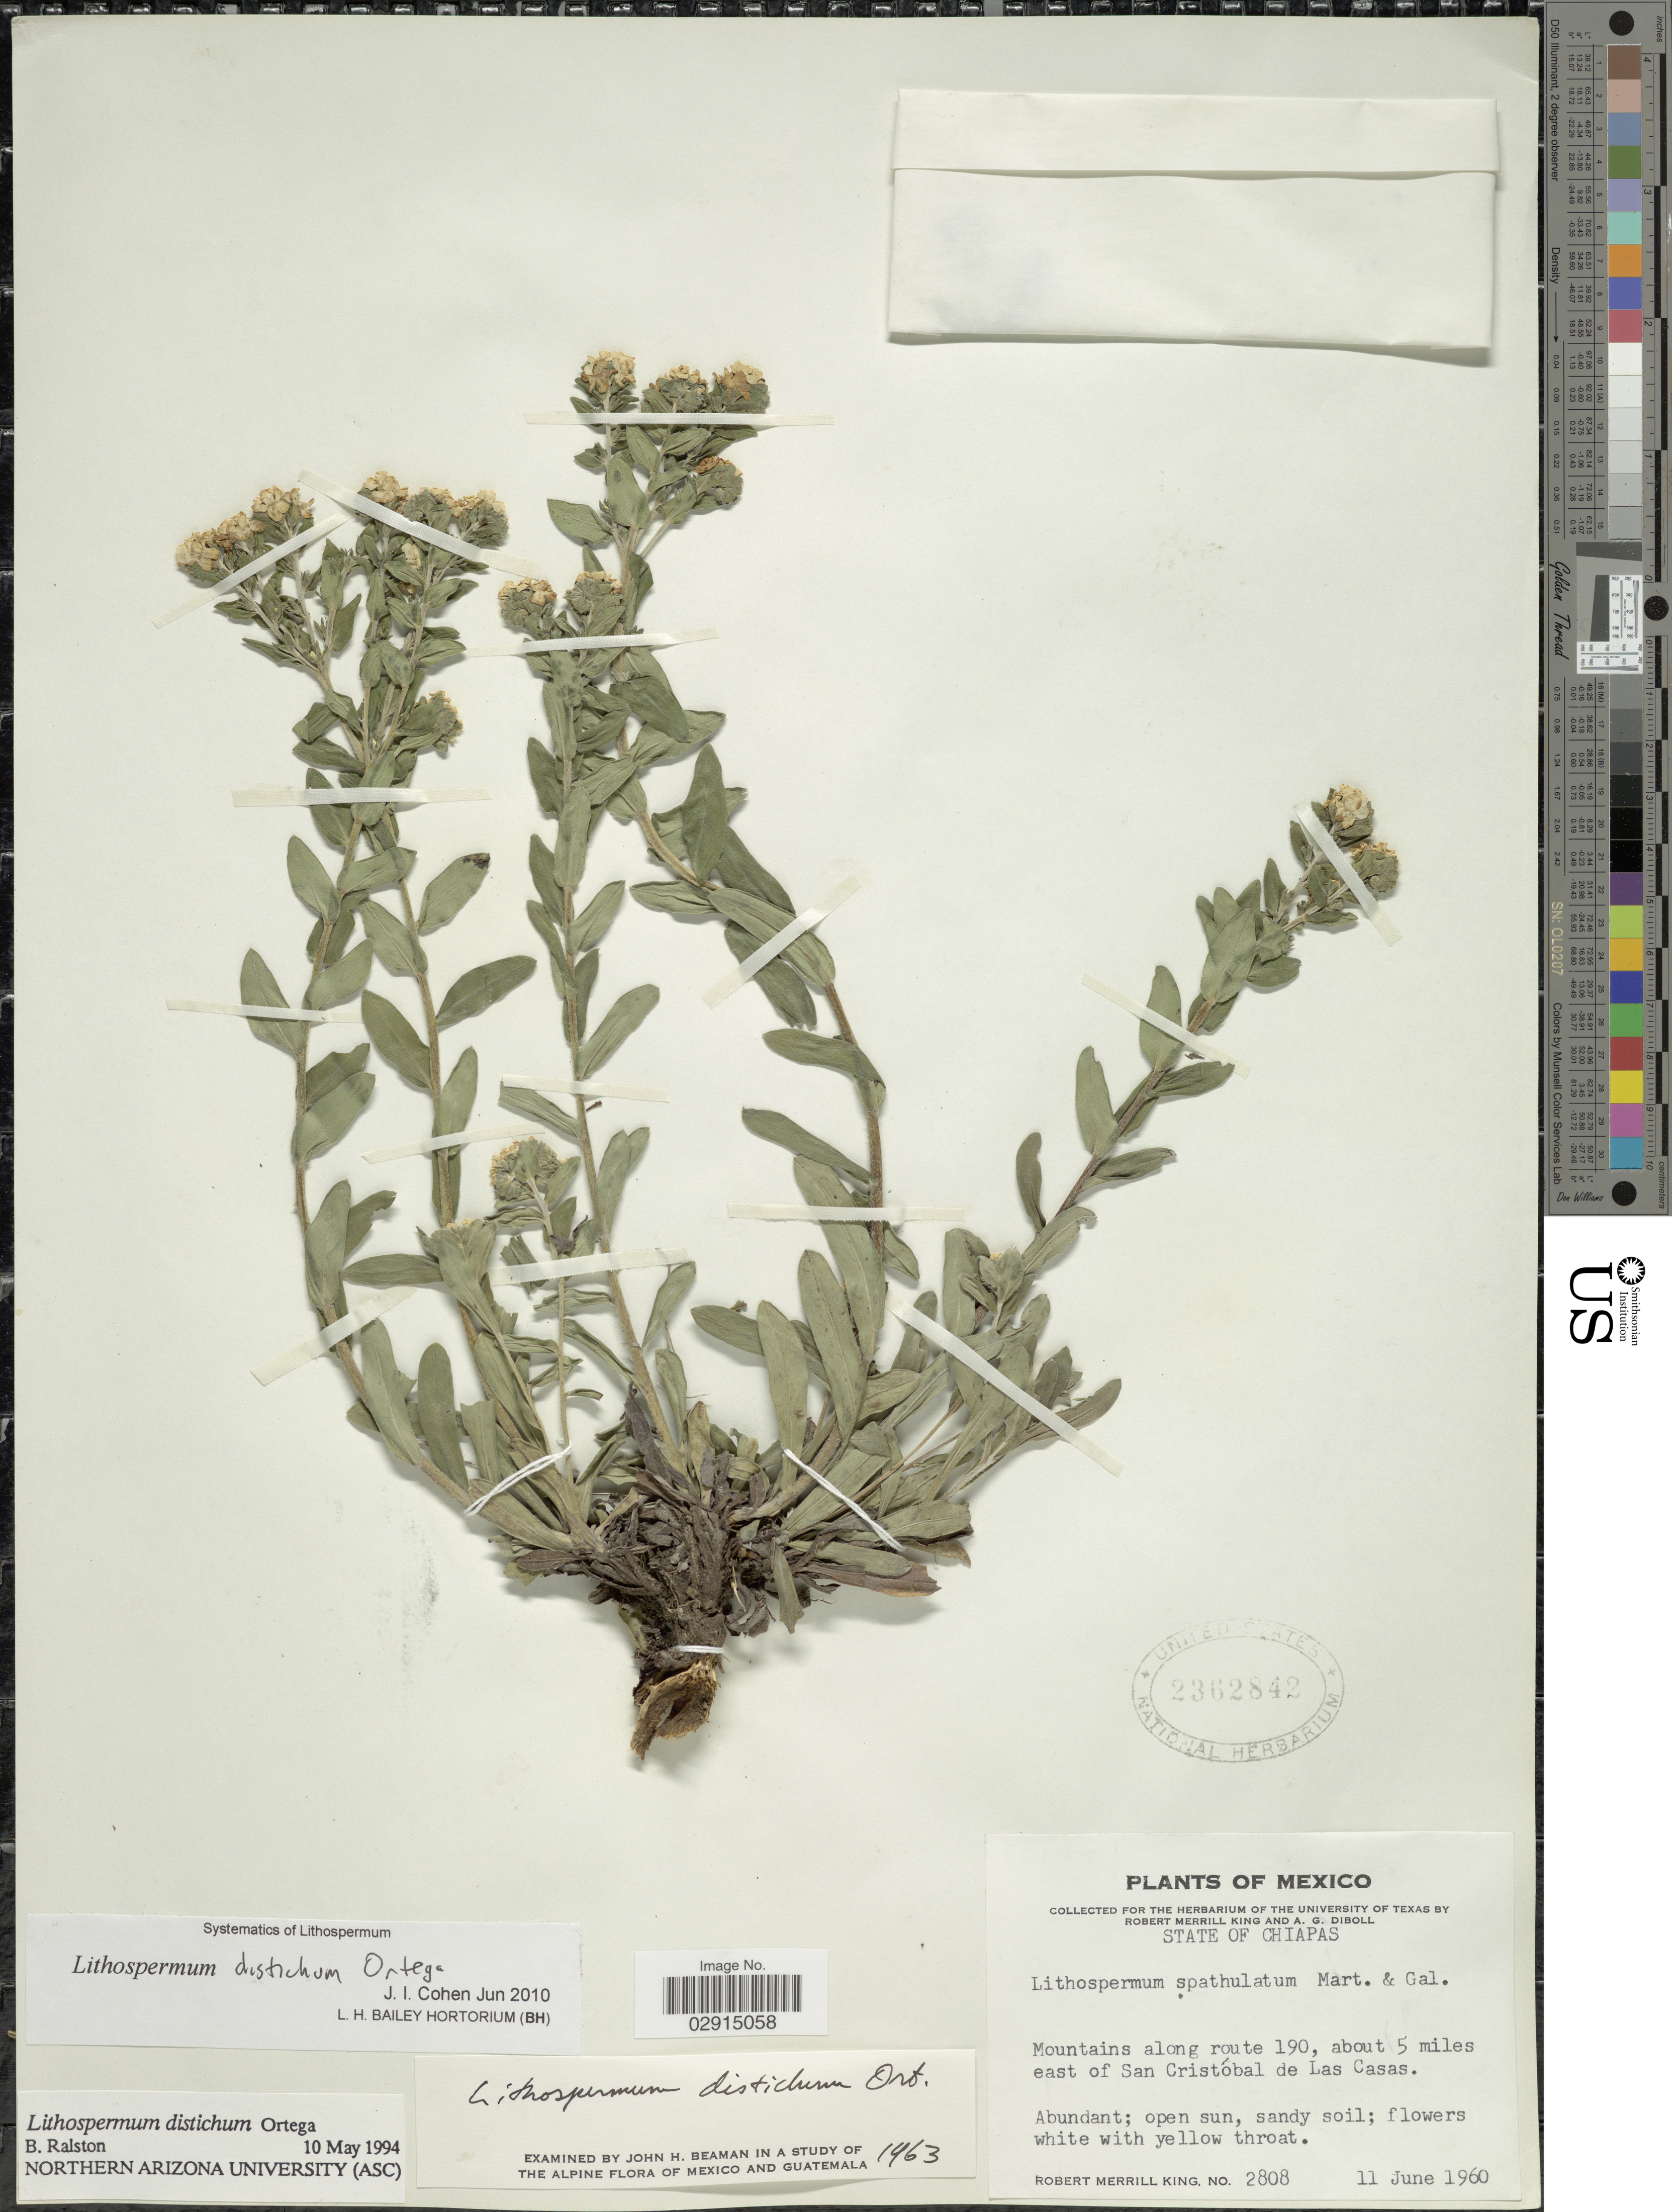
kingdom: Plantae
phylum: Tracheophyta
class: Magnoliopsida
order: Boraginales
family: Boraginaceae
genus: Lithospermum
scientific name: Lithospermum distichum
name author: Ortega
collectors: R. M. King & A. Diboll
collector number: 2808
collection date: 1960-06-11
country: Mexico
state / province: Chiapas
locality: Mountain along route 190, about 5 miles east of San Cristóbal de Las Casas.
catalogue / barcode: US 2362842